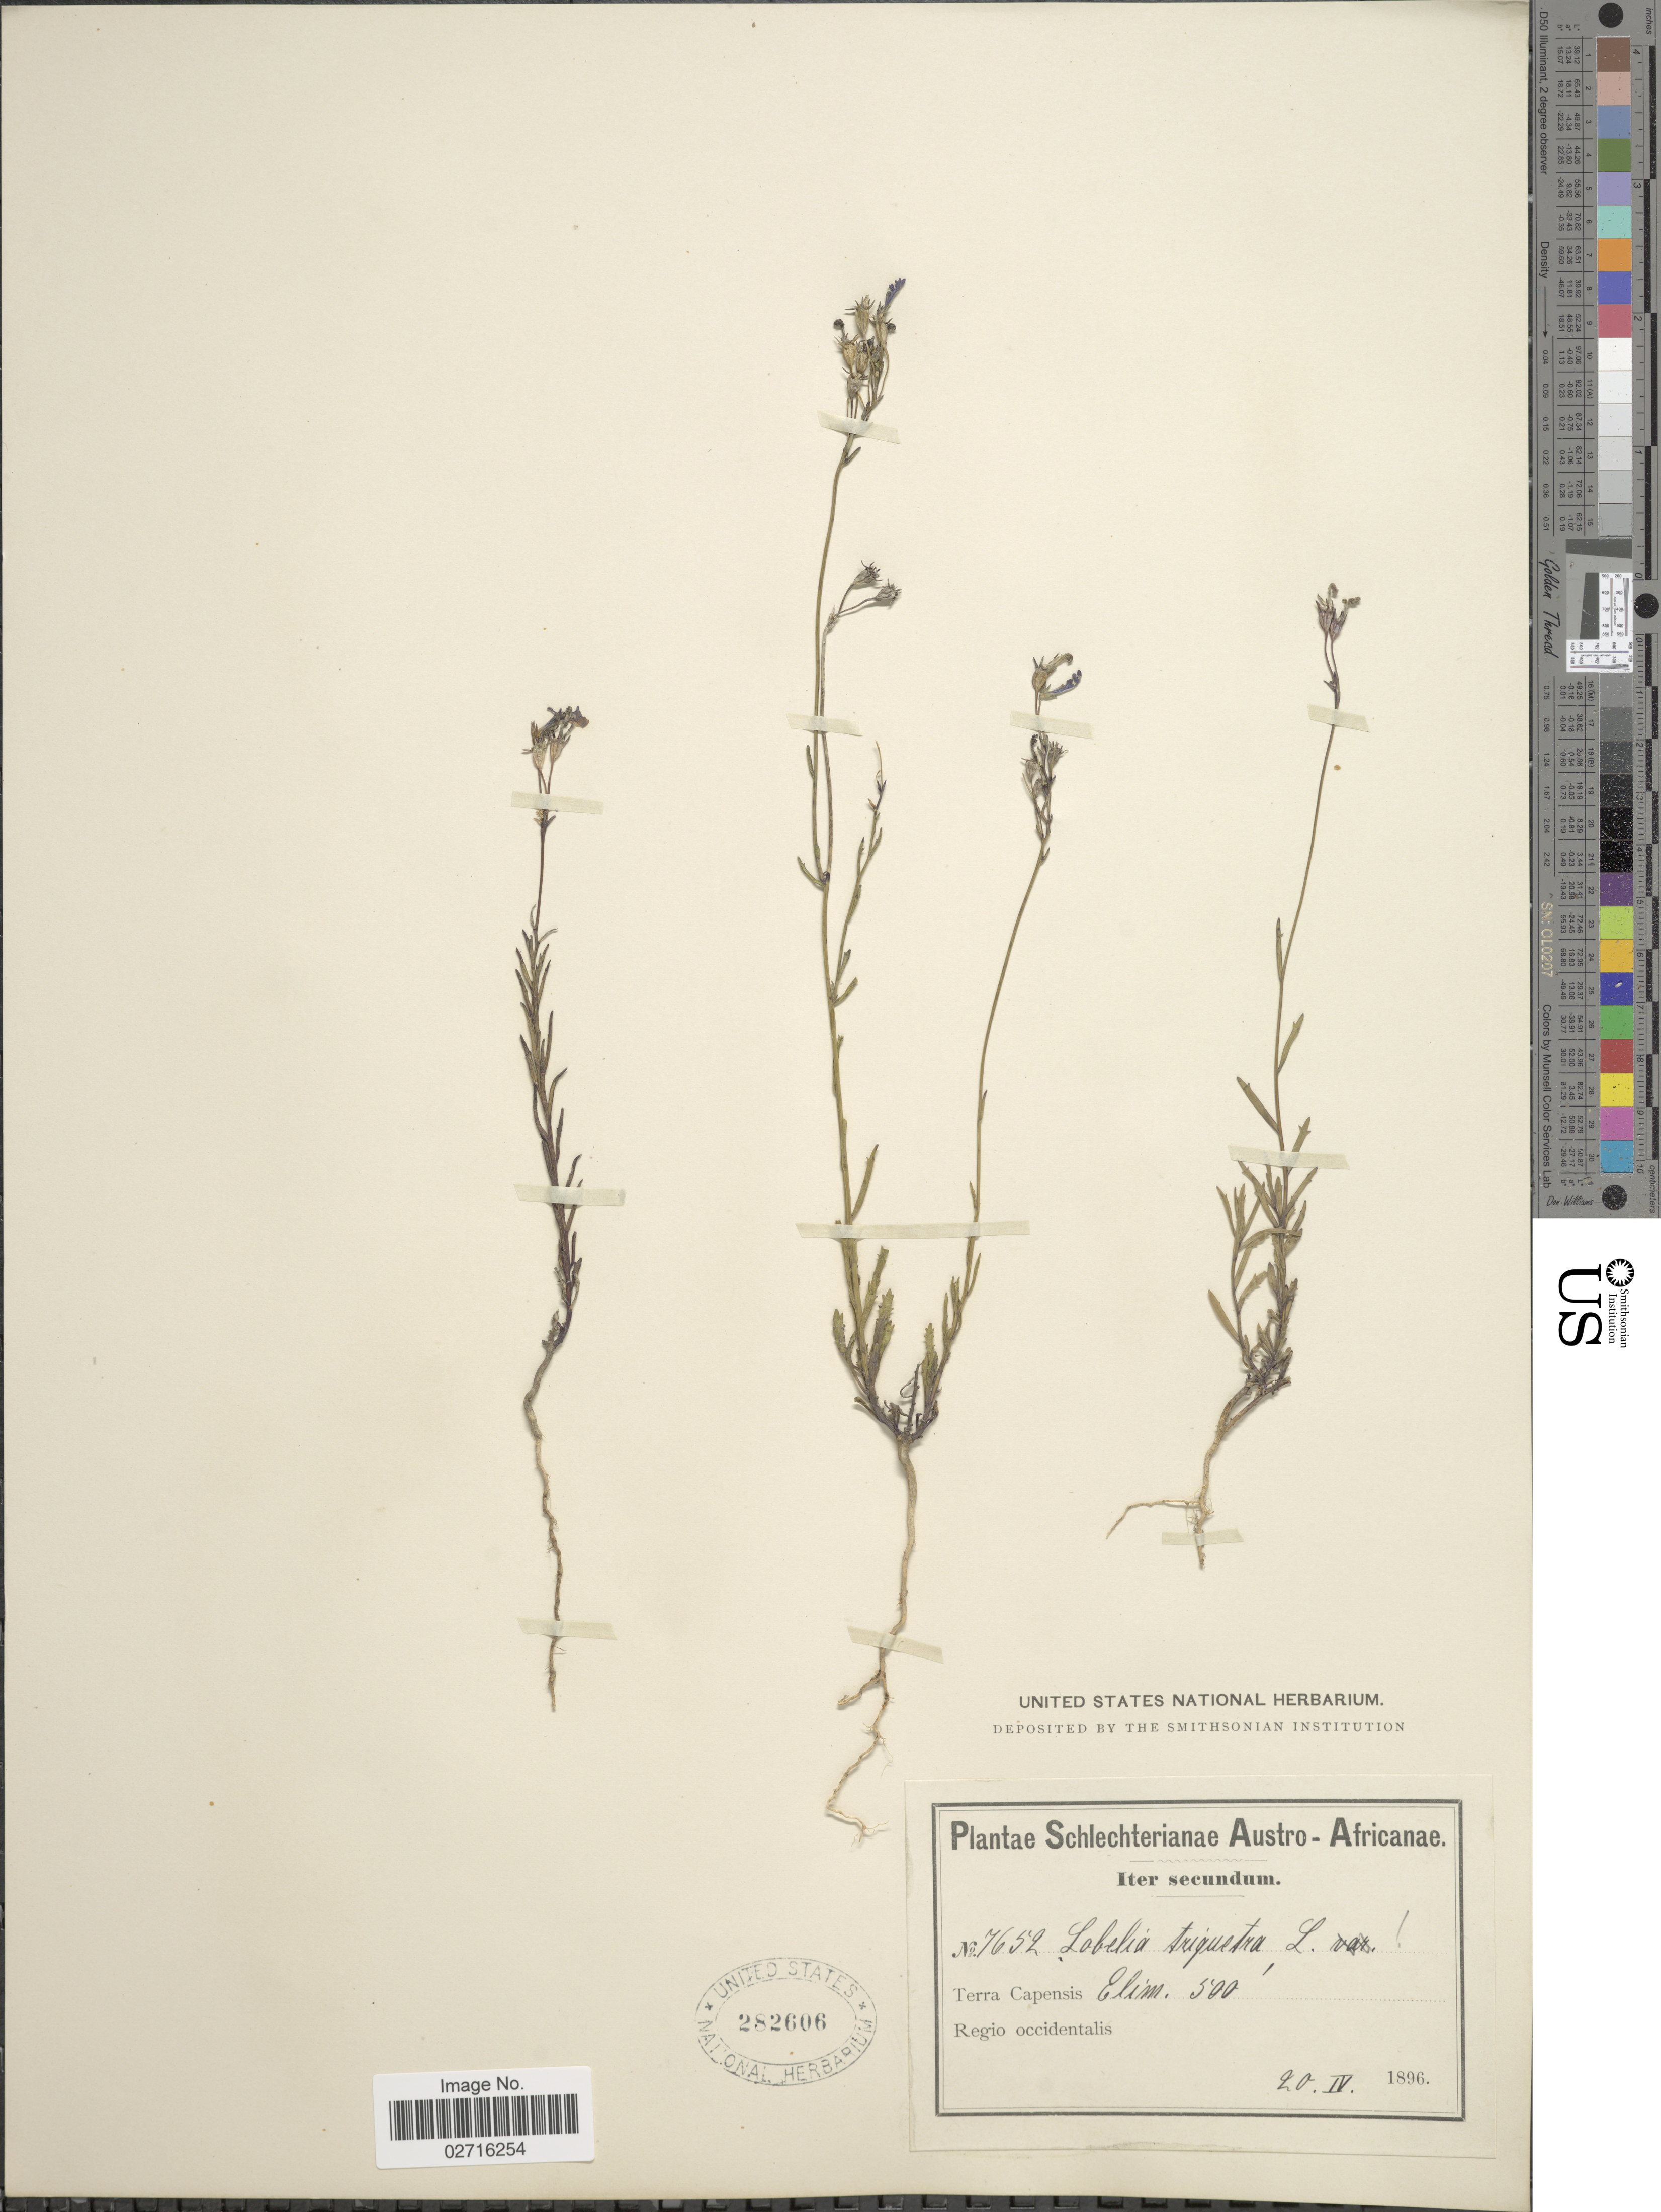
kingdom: Plantae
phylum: Tracheophyta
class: Magnoliopsida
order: Asterales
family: Campanulaceae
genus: Lobelia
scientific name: Lobelia triquetra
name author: L.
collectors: Schlechter, --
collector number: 7652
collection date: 1896-04-20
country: South Africa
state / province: Western Cape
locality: Austro-Africanae, Terra Capensis, Elim, Regio occidentalis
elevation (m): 152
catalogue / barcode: US 282606